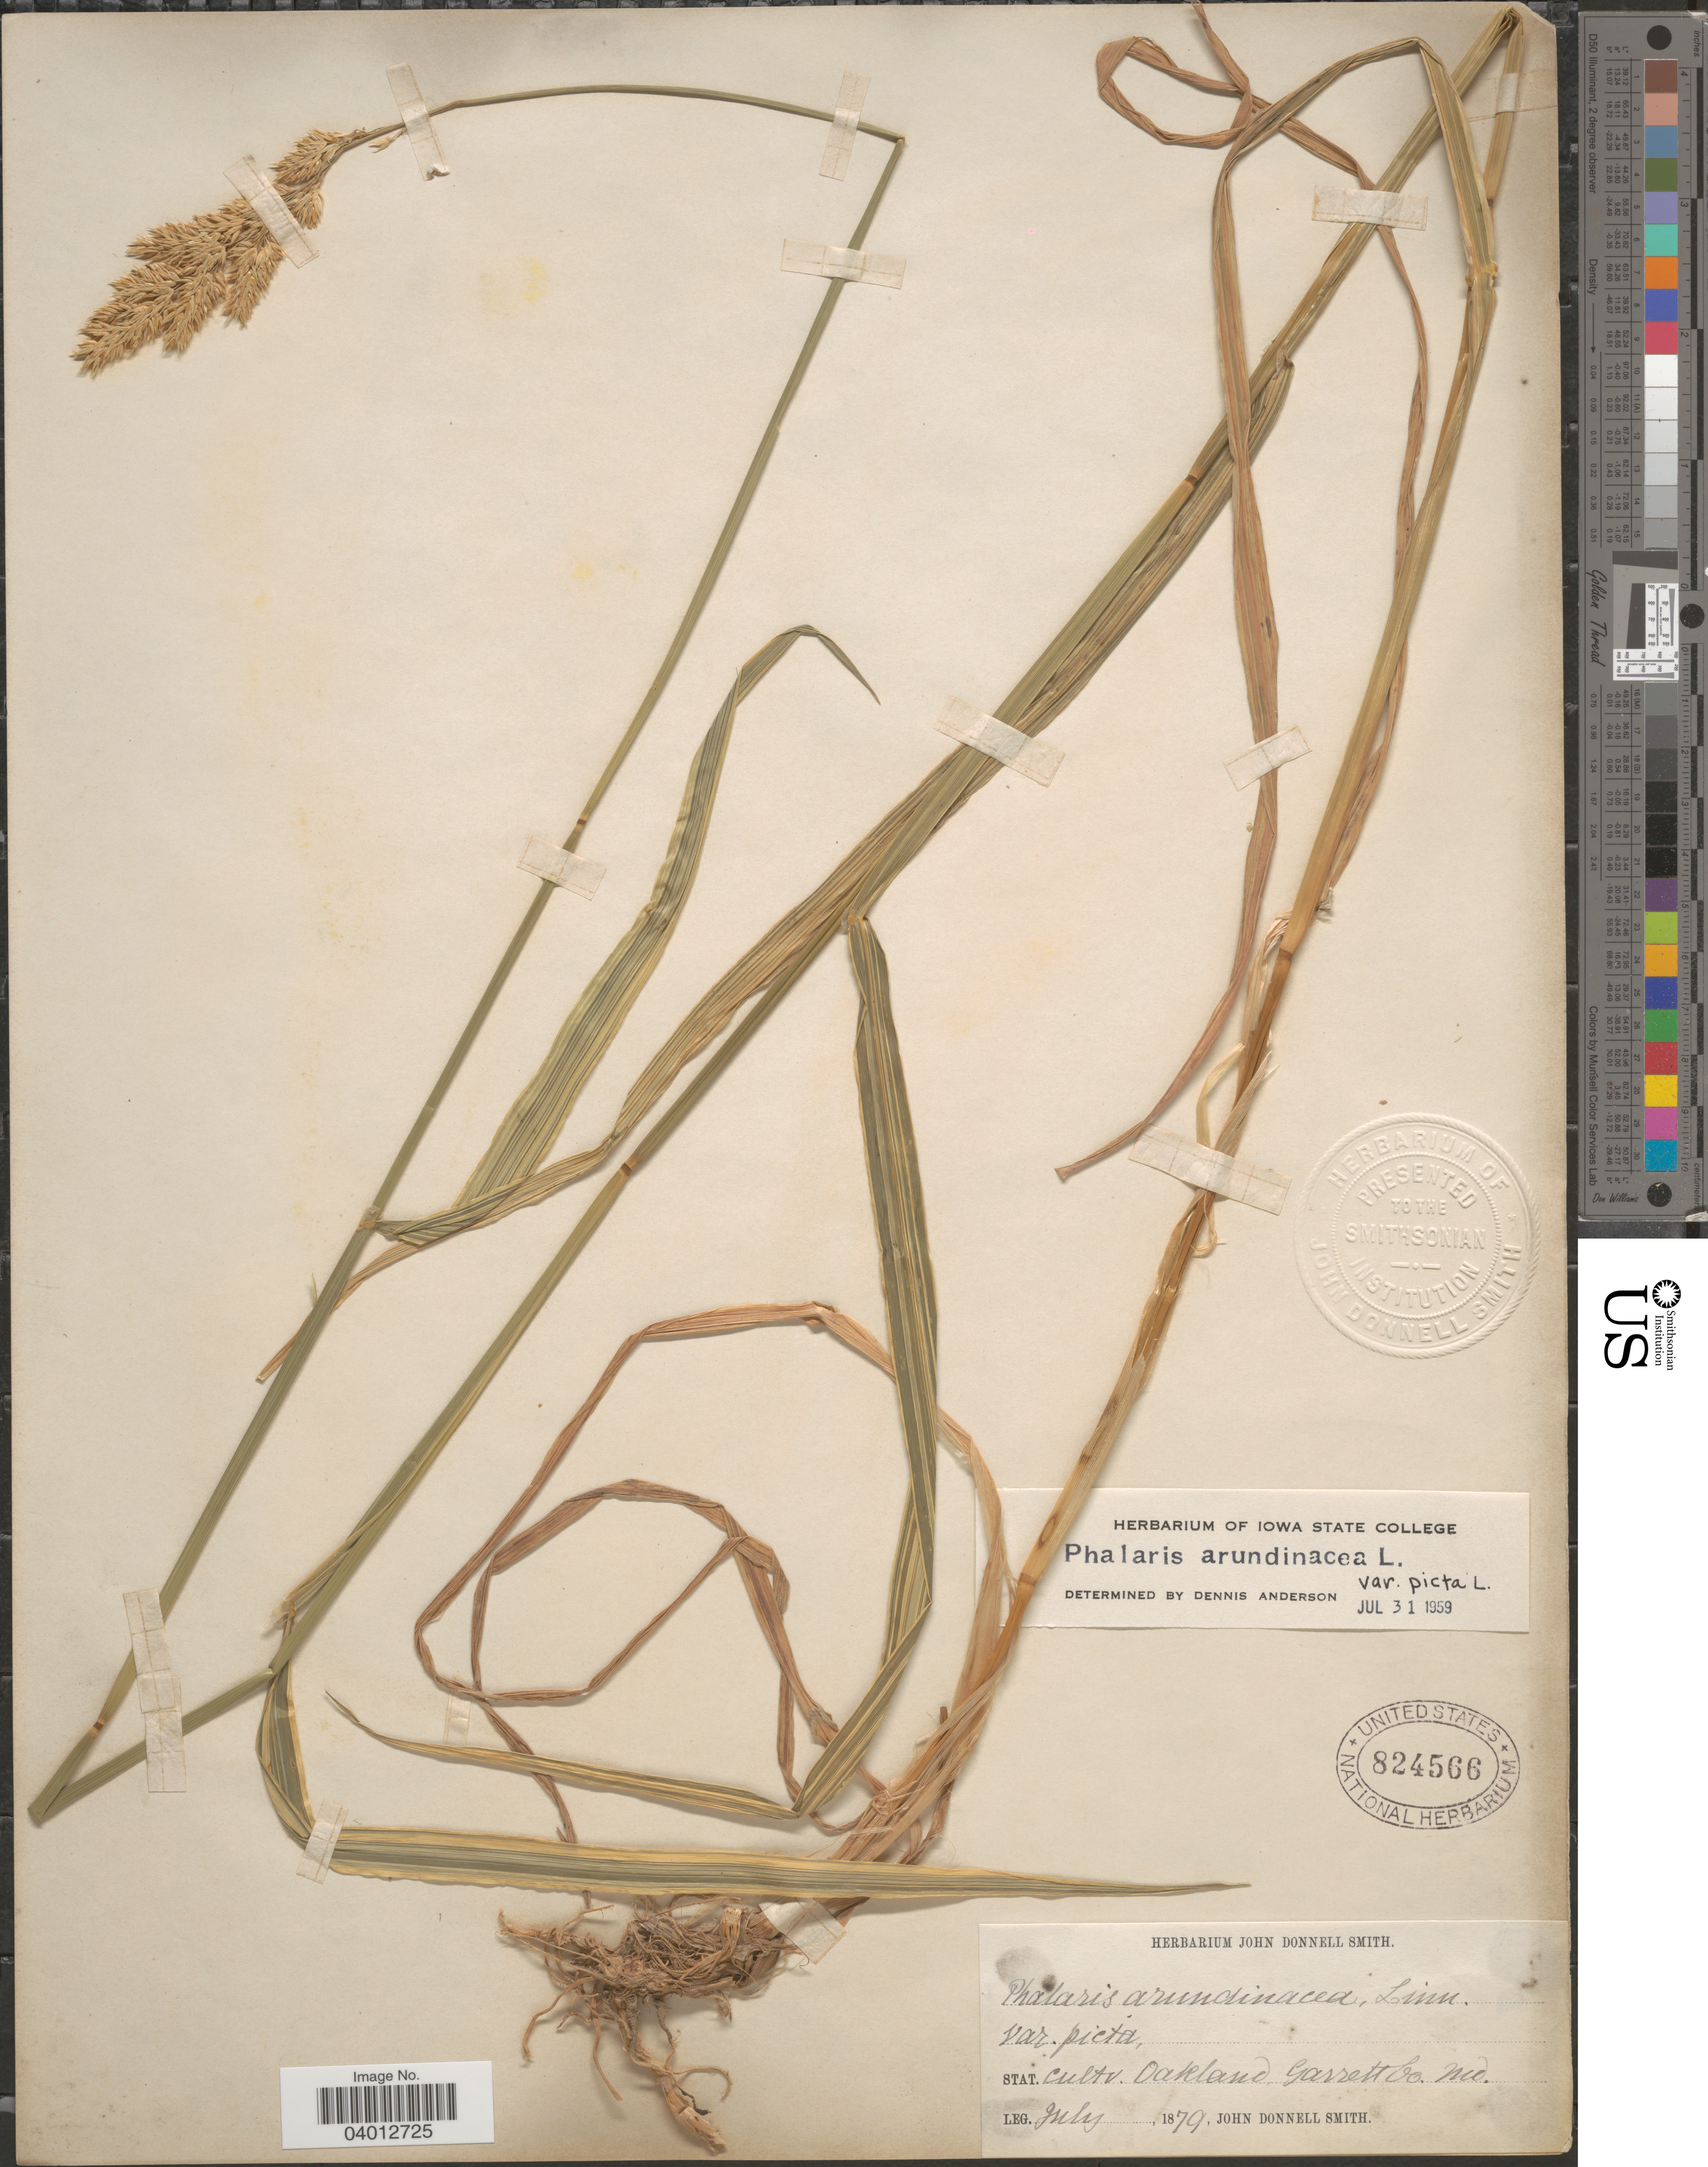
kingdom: Plantae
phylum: Tracheophyta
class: Liliopsida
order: Poales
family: Poaceae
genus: Phalaris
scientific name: Phalaris arundinacea var. picta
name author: Lam.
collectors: J. Donnell Smith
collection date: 1879-07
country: United States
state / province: Maryland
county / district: Garrett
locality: Stat. Oakland, Garrett Co.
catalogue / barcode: US 824566